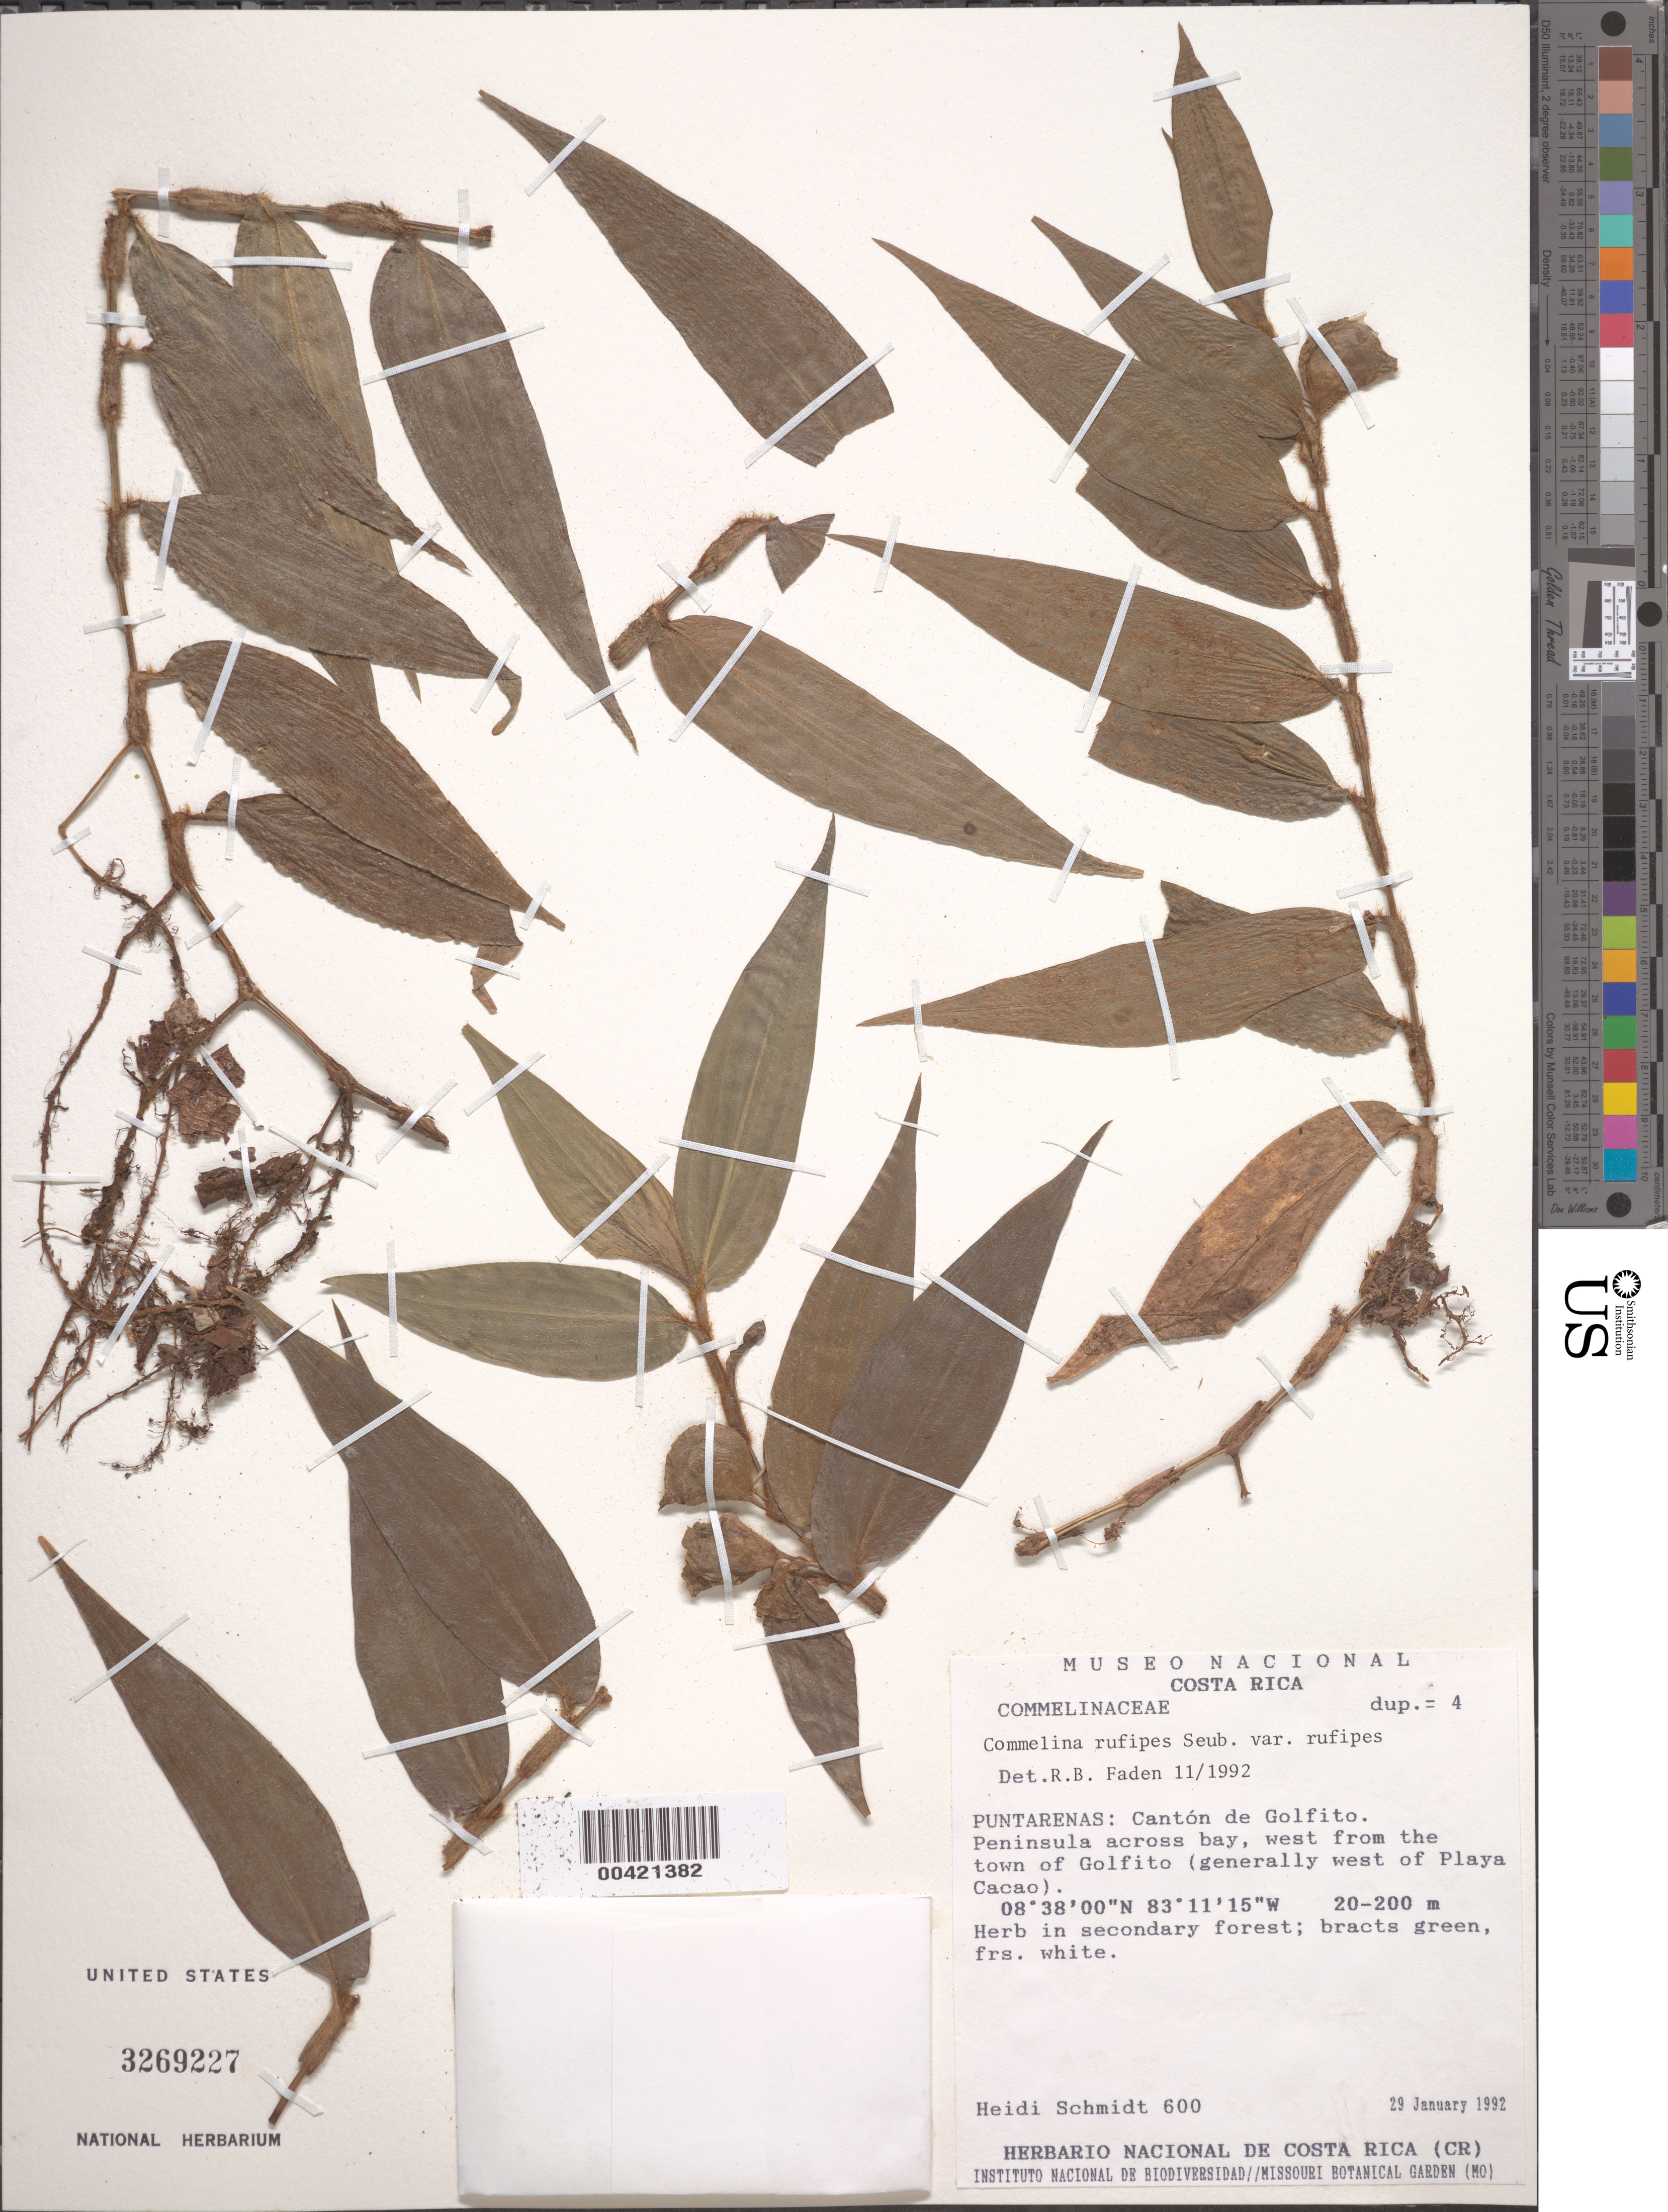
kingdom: Plantae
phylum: Tracheophyta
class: Liliopsida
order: Commelinales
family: Commelinaceae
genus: Commelina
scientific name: Commelina rufipes var. rufipes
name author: Seub.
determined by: Faden, Robert B., (US), Smithsonian Institution - National Museum of Natural History (UNITED STATES)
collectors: H. Schmidt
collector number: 600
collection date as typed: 29 Jan 1992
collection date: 1992-01-29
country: Costa Rica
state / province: Puntarenas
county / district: Golfito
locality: Canton de golfito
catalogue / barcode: US 3269227